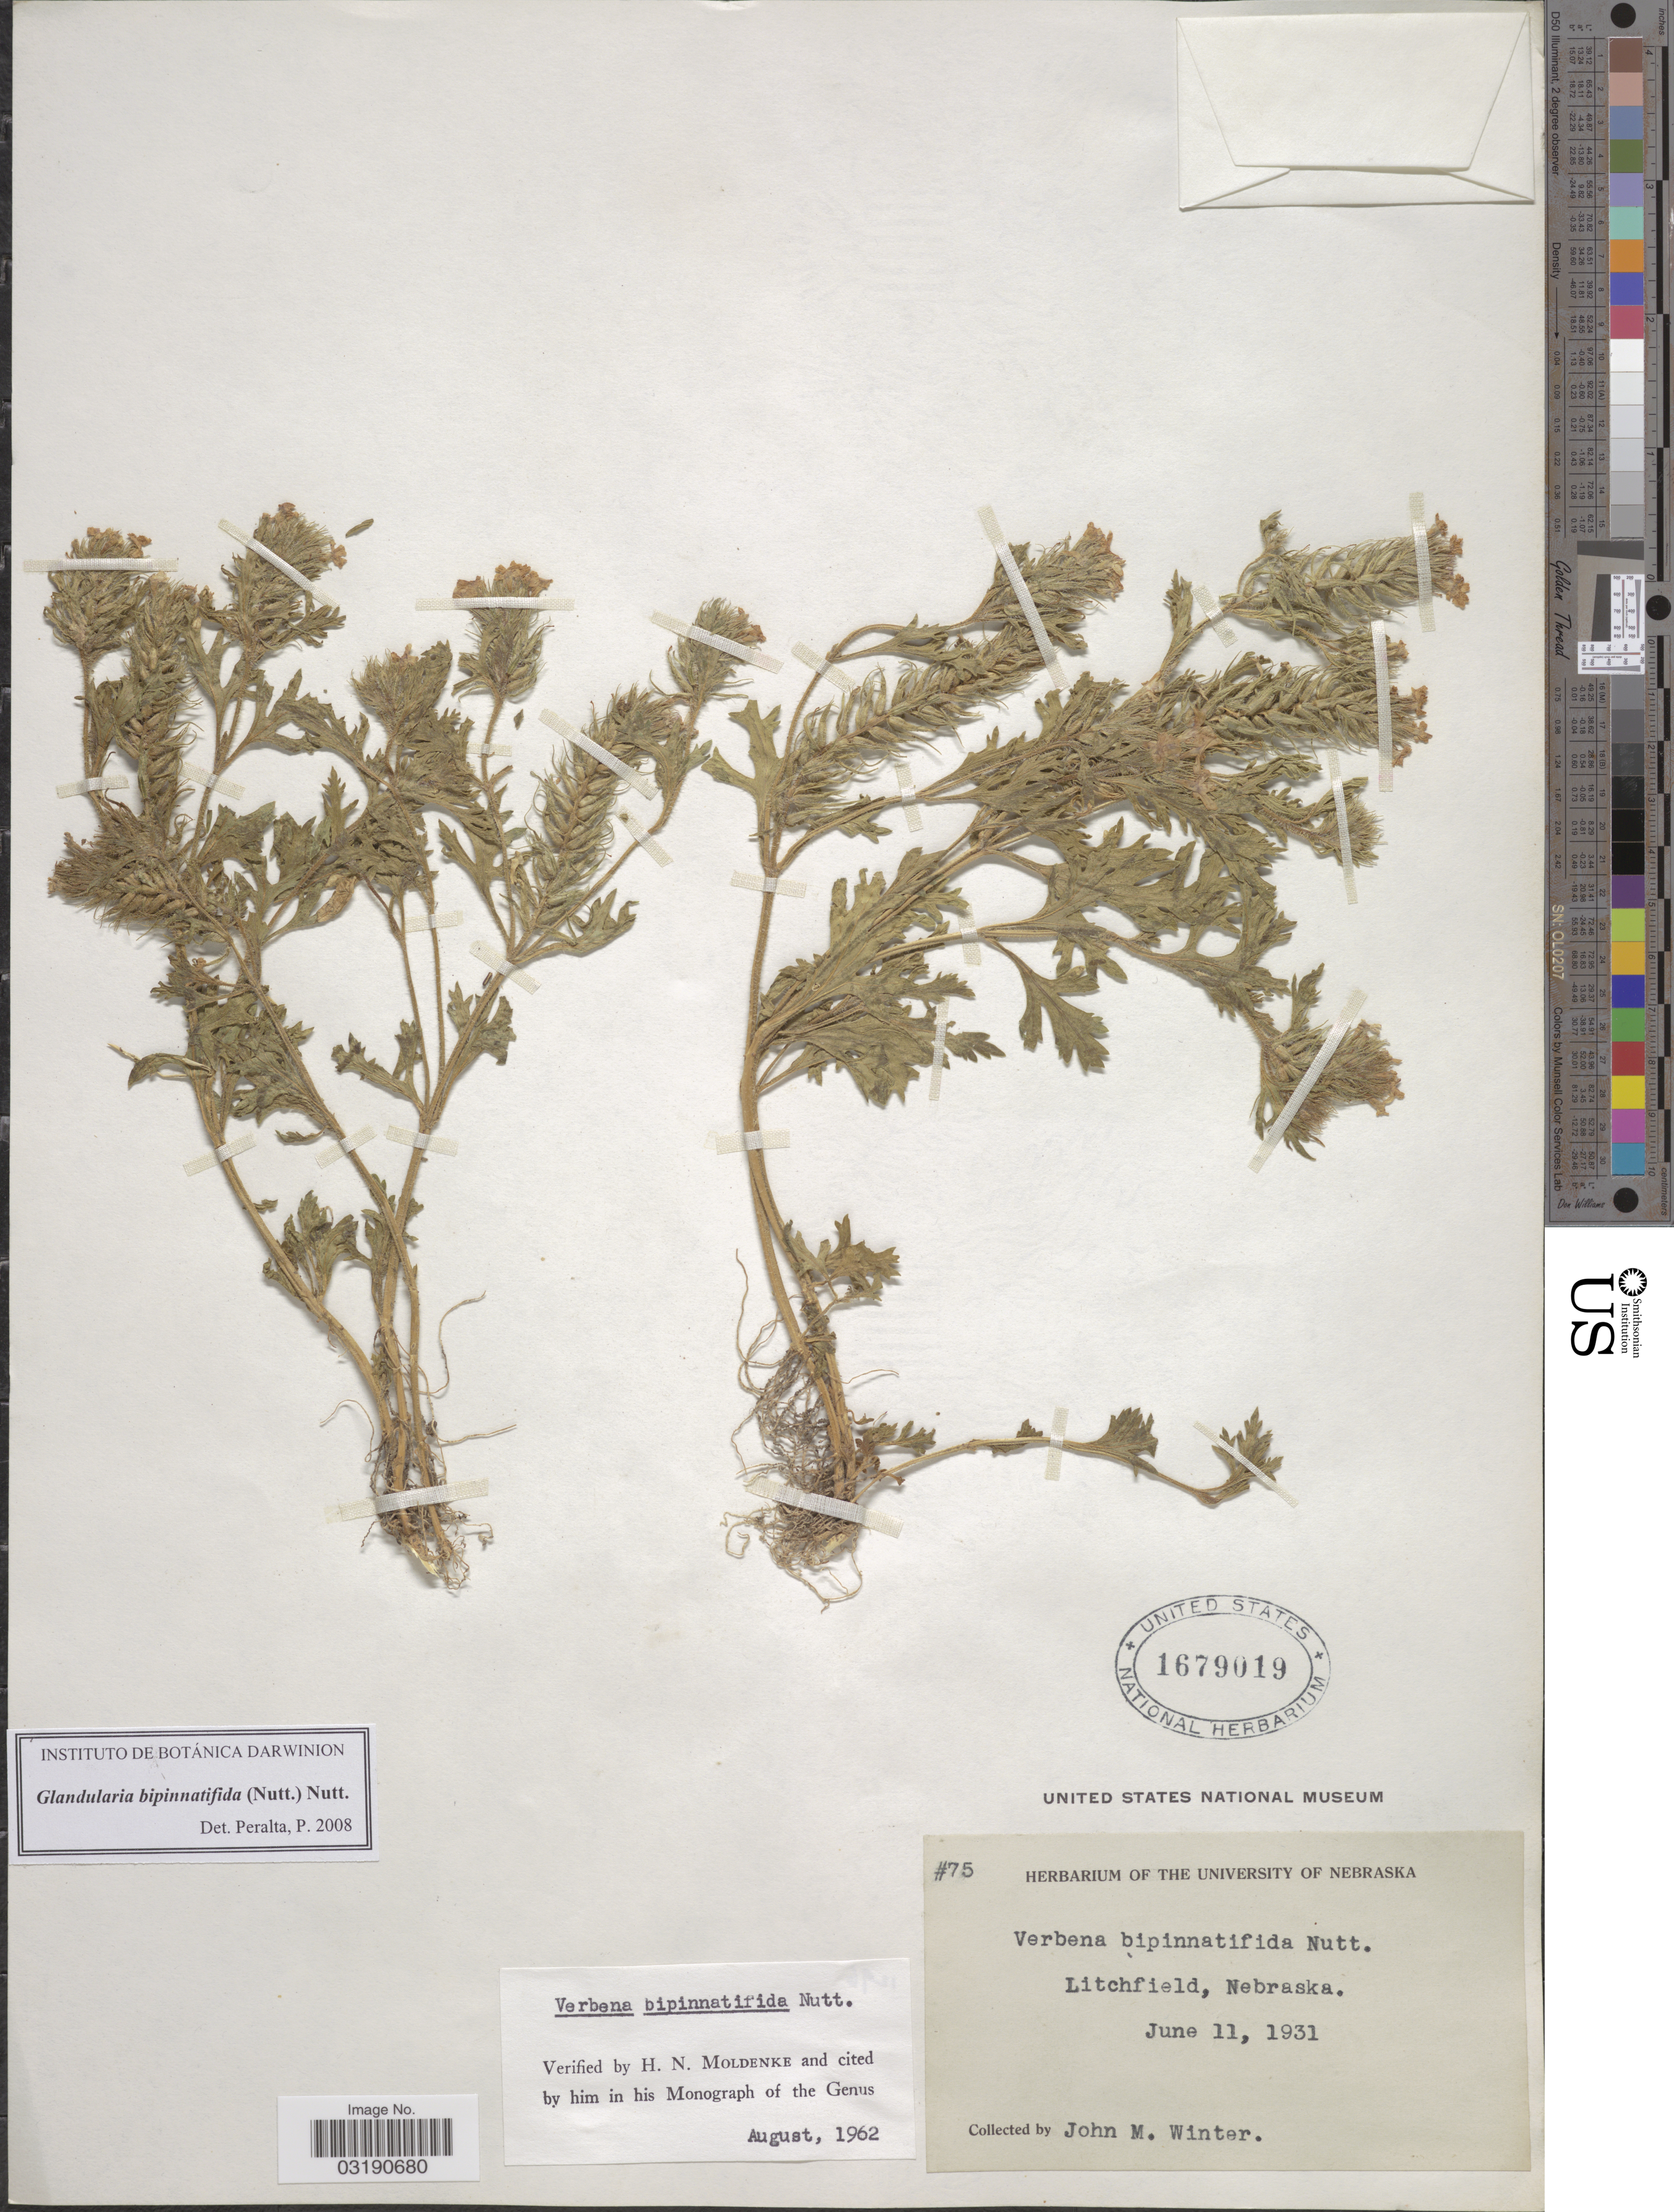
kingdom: Plantae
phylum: Tracheophyta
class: Magnoliopsida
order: Lamiales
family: Verbenaceae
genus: Verbena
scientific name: Verbena bipinnatifida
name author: (Schauer) Nutt.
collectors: J. M. Winter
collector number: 75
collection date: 1931-06-11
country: United States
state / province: Nebraska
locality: Litchfield.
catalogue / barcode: US 1679019